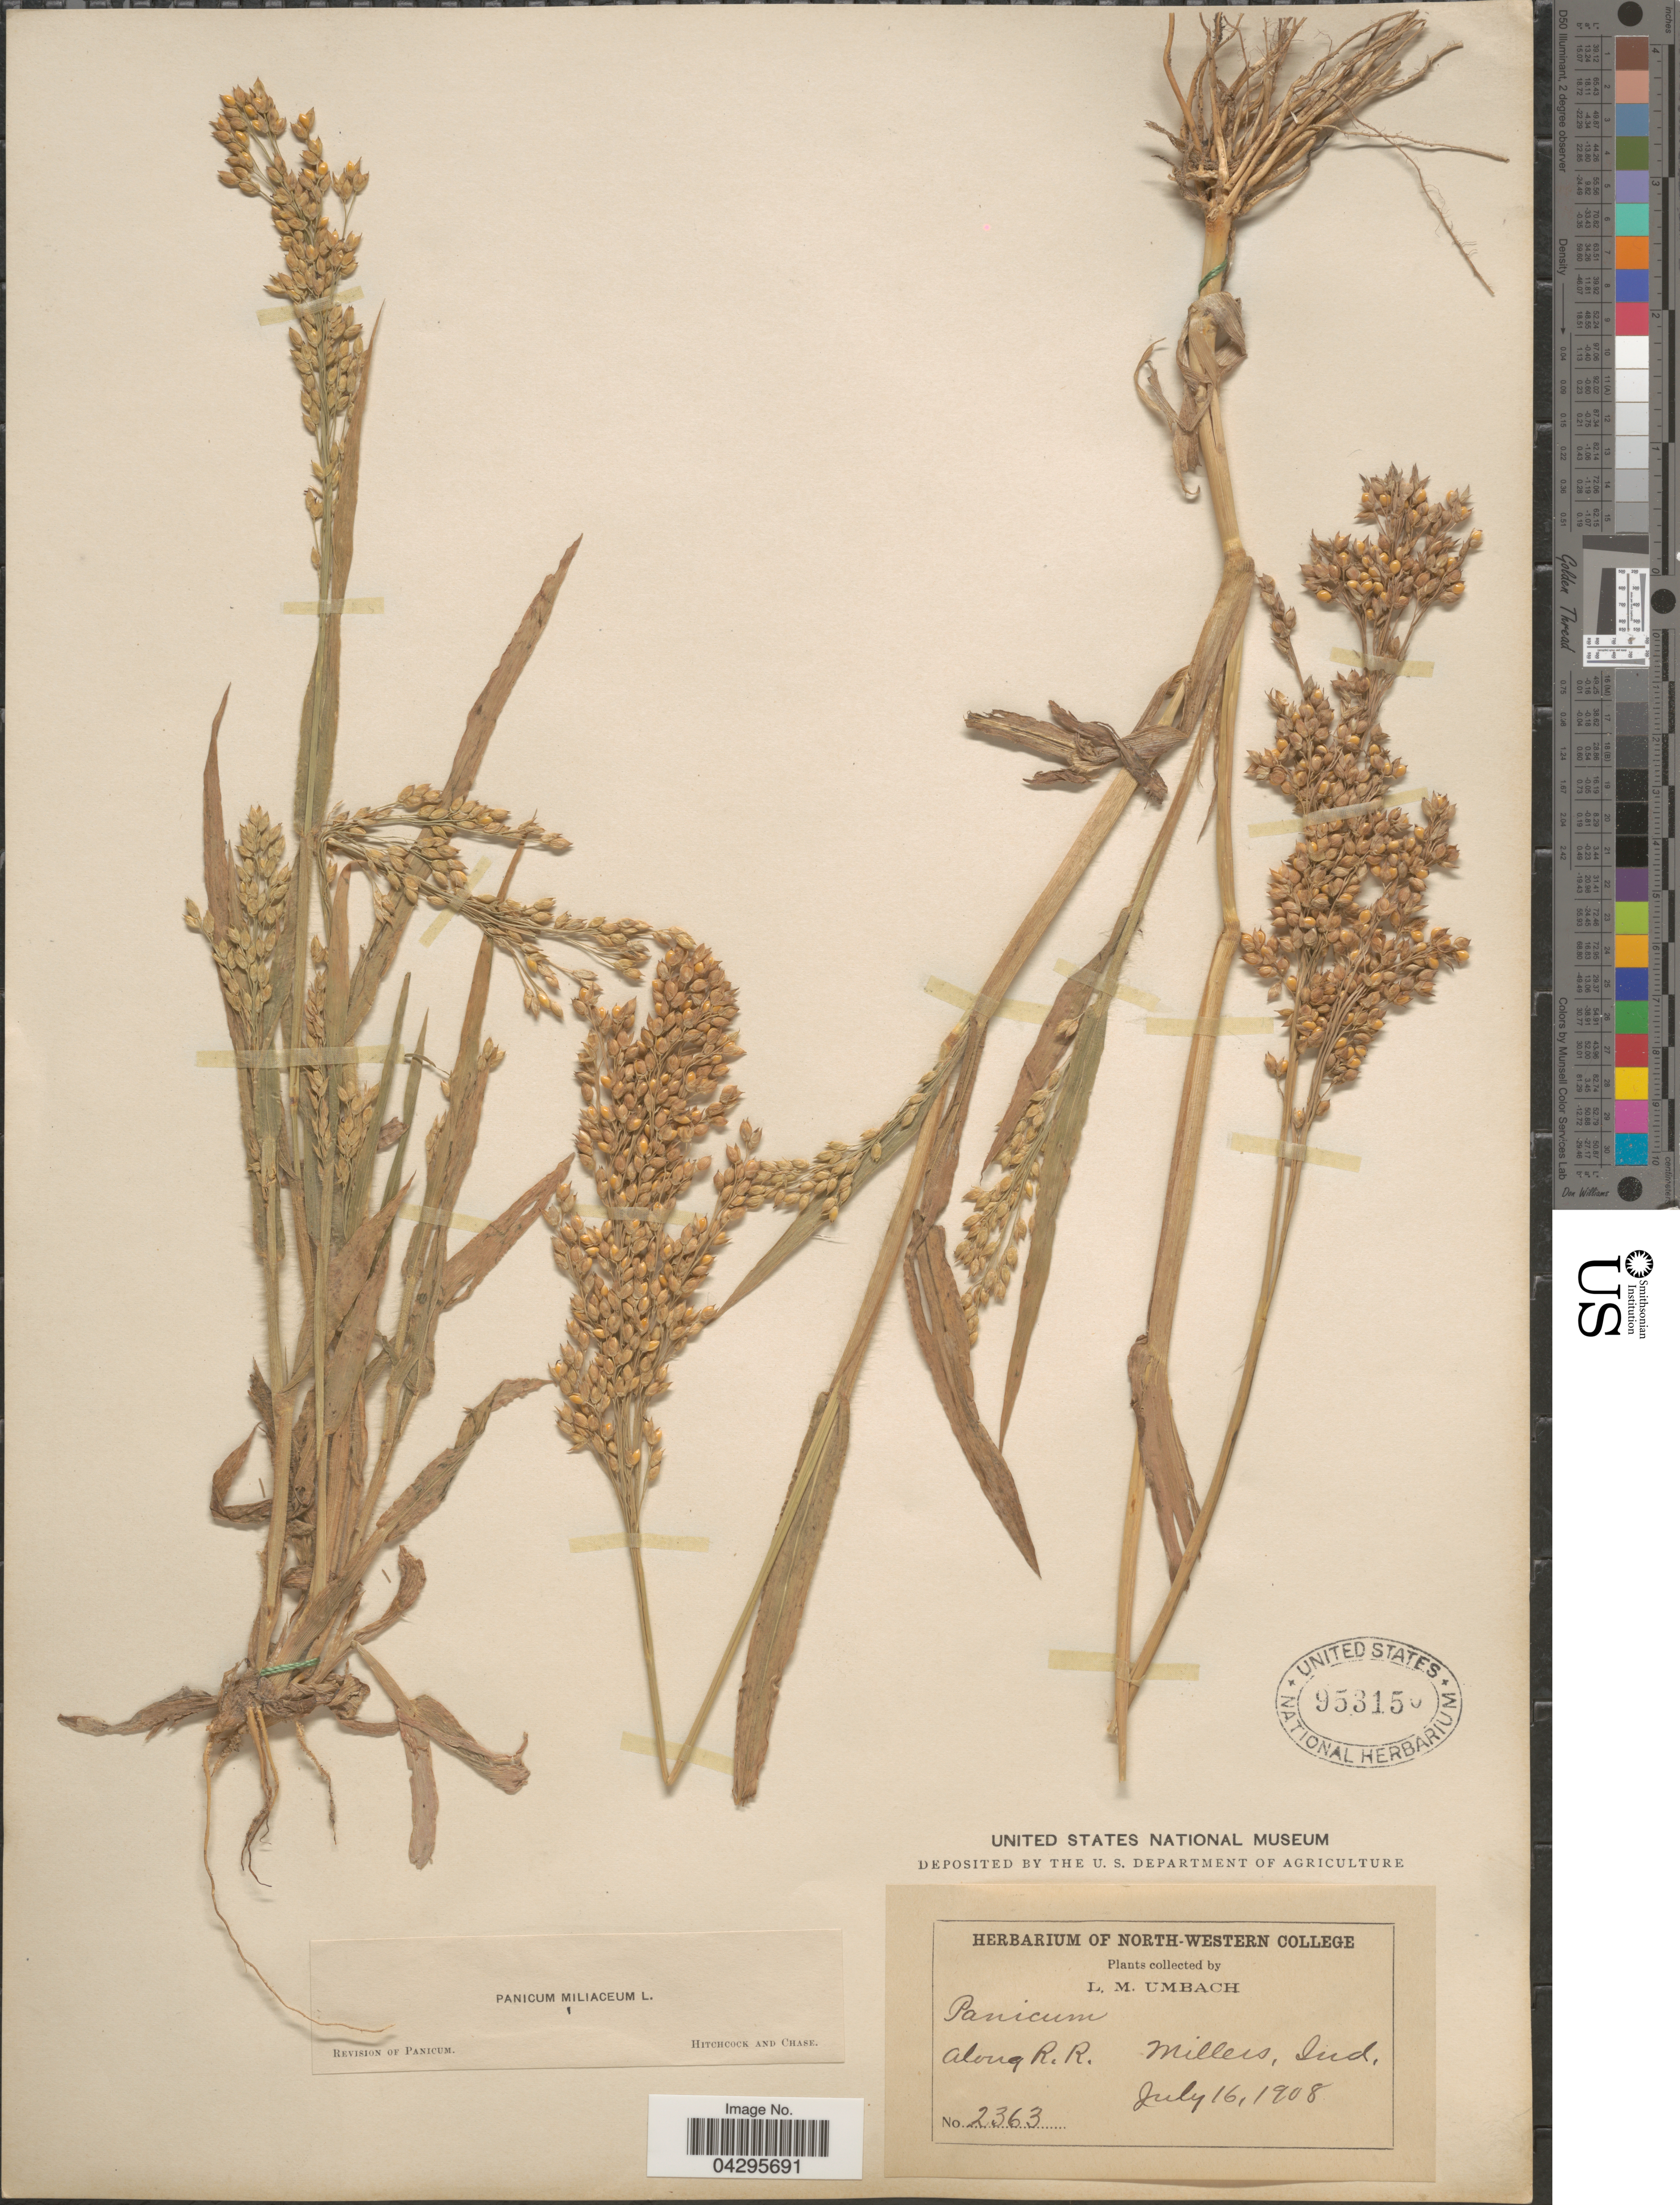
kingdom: Plantae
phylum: Tracheophyta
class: Liliopsida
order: Poales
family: Poaceae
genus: Panicum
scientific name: Panicum miliaceum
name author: L.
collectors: L. M. Umbach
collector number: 2363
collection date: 1908-07-16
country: United States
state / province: Indiana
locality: Along R. R. Millers.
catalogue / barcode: US 953150